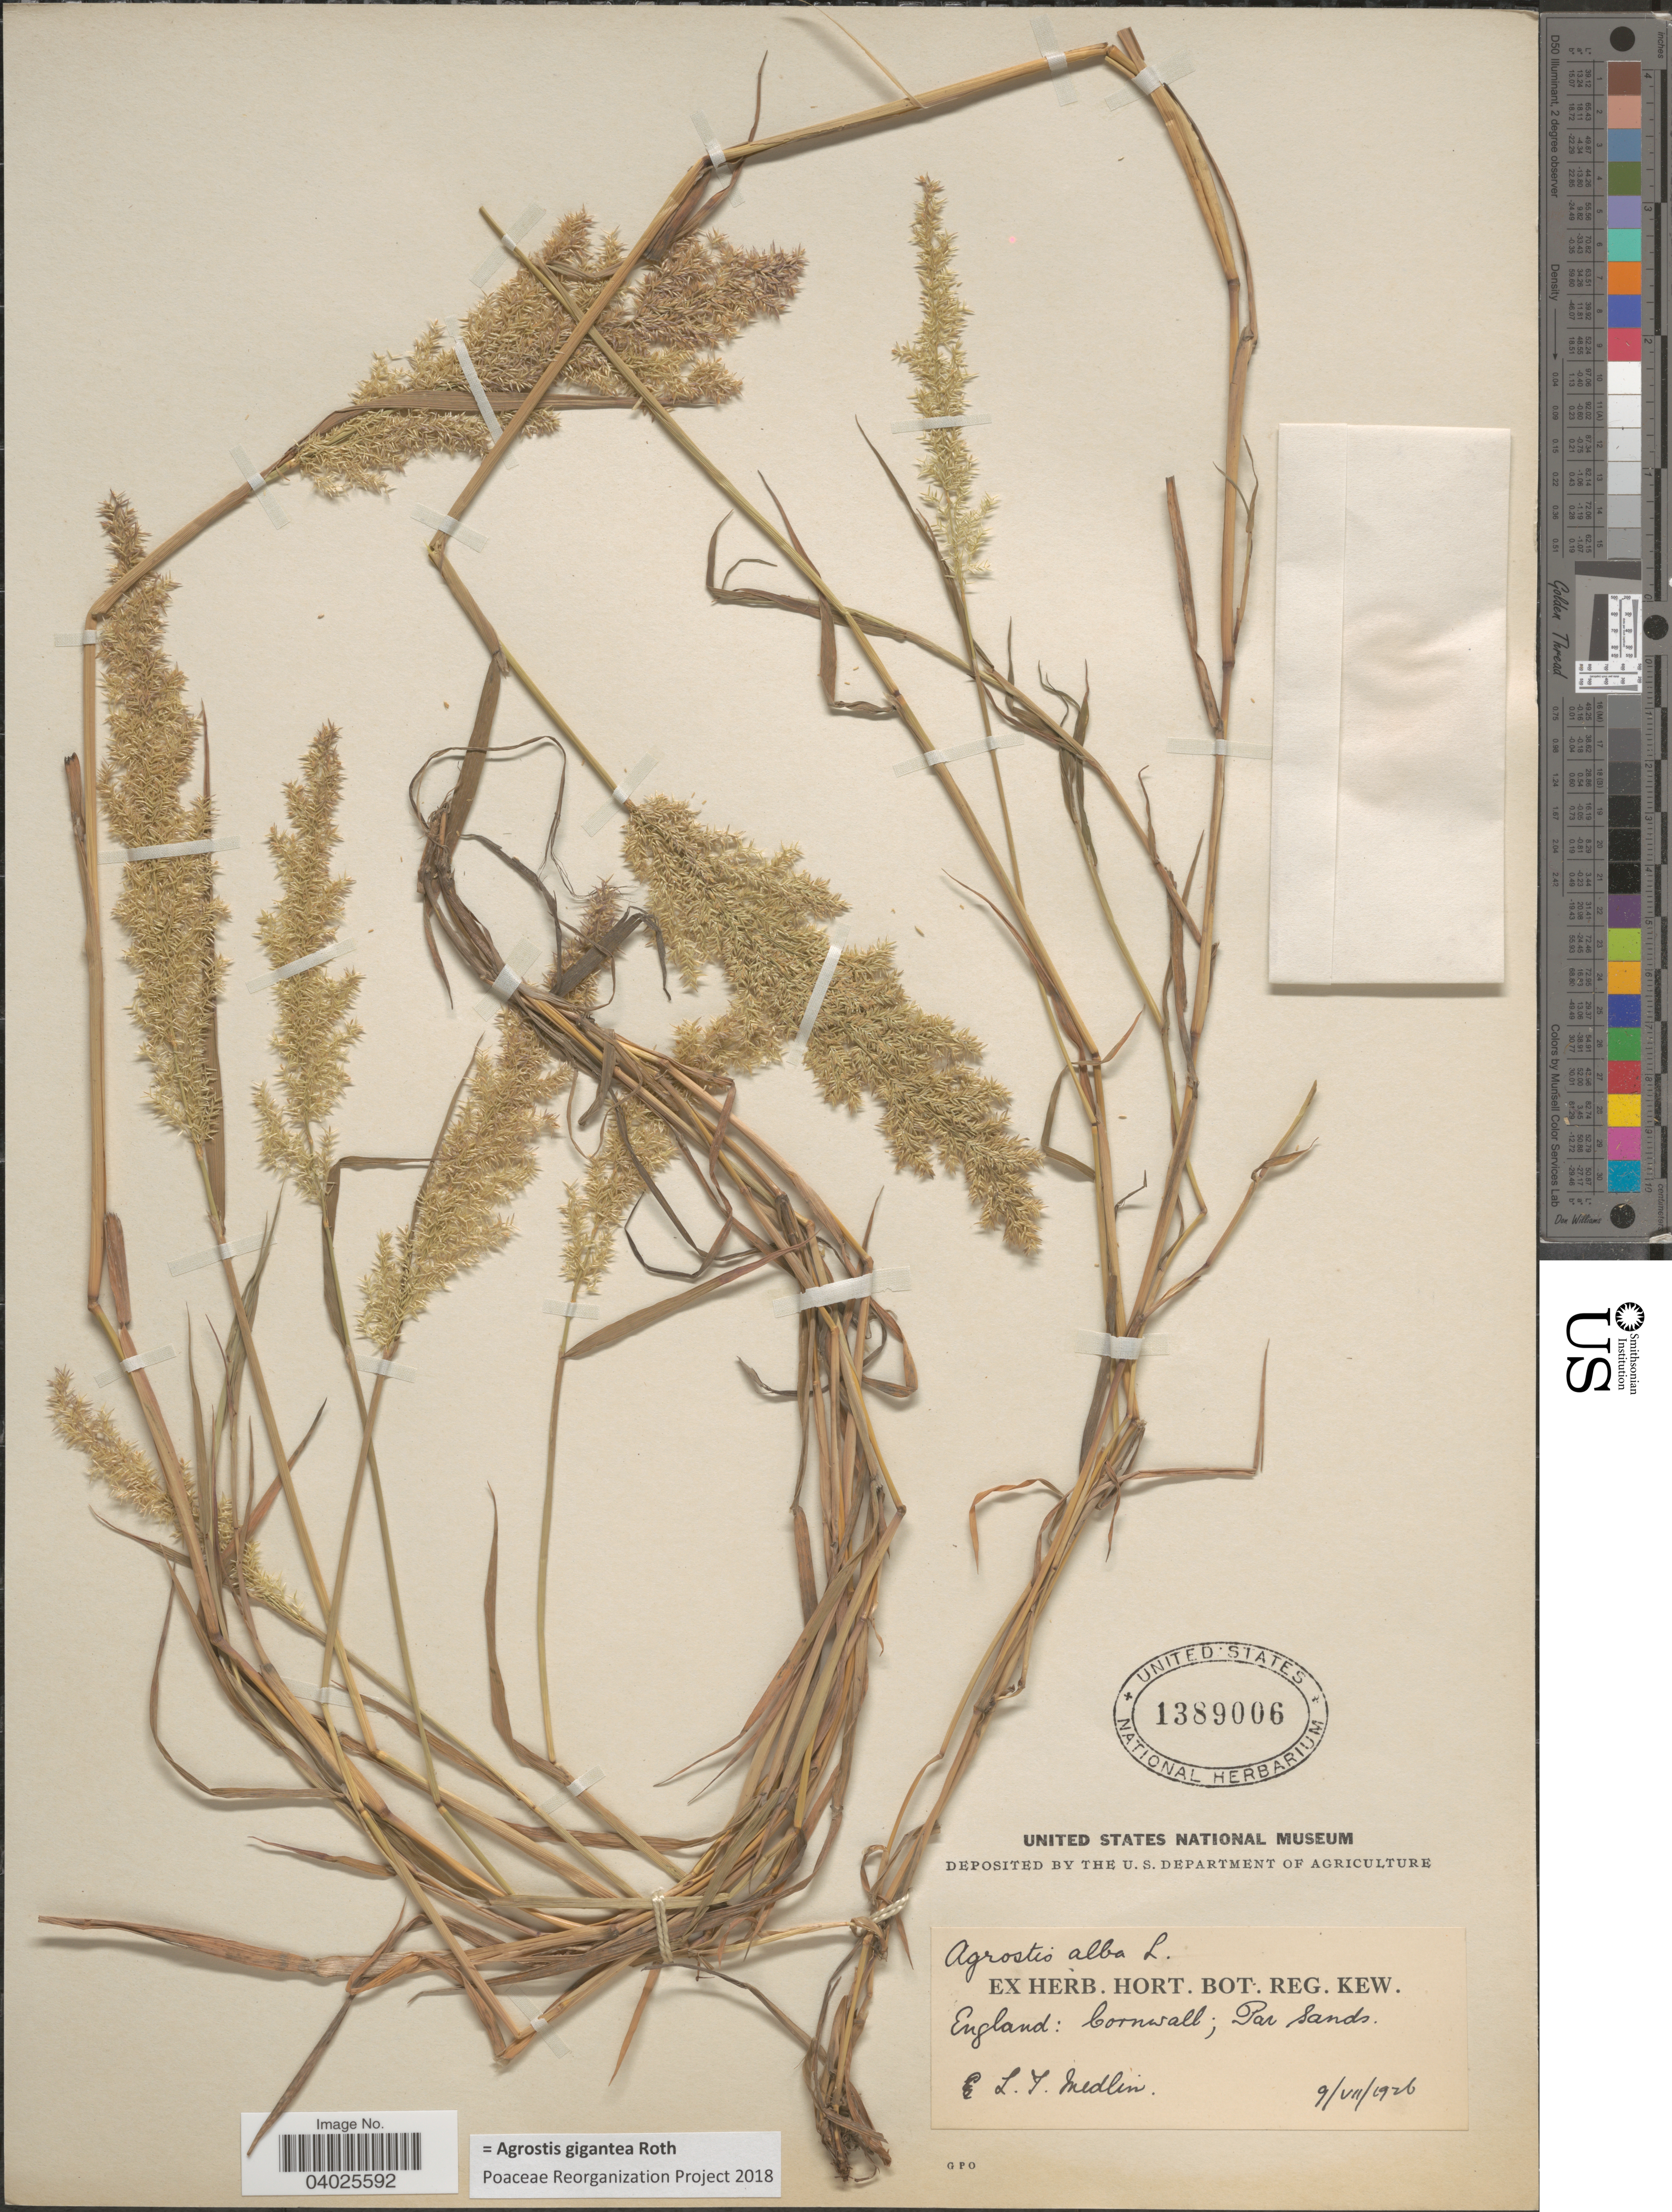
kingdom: Plantae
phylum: Tracheophyta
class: Liliopsida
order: Poales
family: Poaceae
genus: Agrostis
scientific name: Agrostis gigantea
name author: Roth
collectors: L. Medlin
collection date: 1926-07-09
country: United Kingdom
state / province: England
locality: Cornwall; Par Sands.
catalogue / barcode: US 1389006